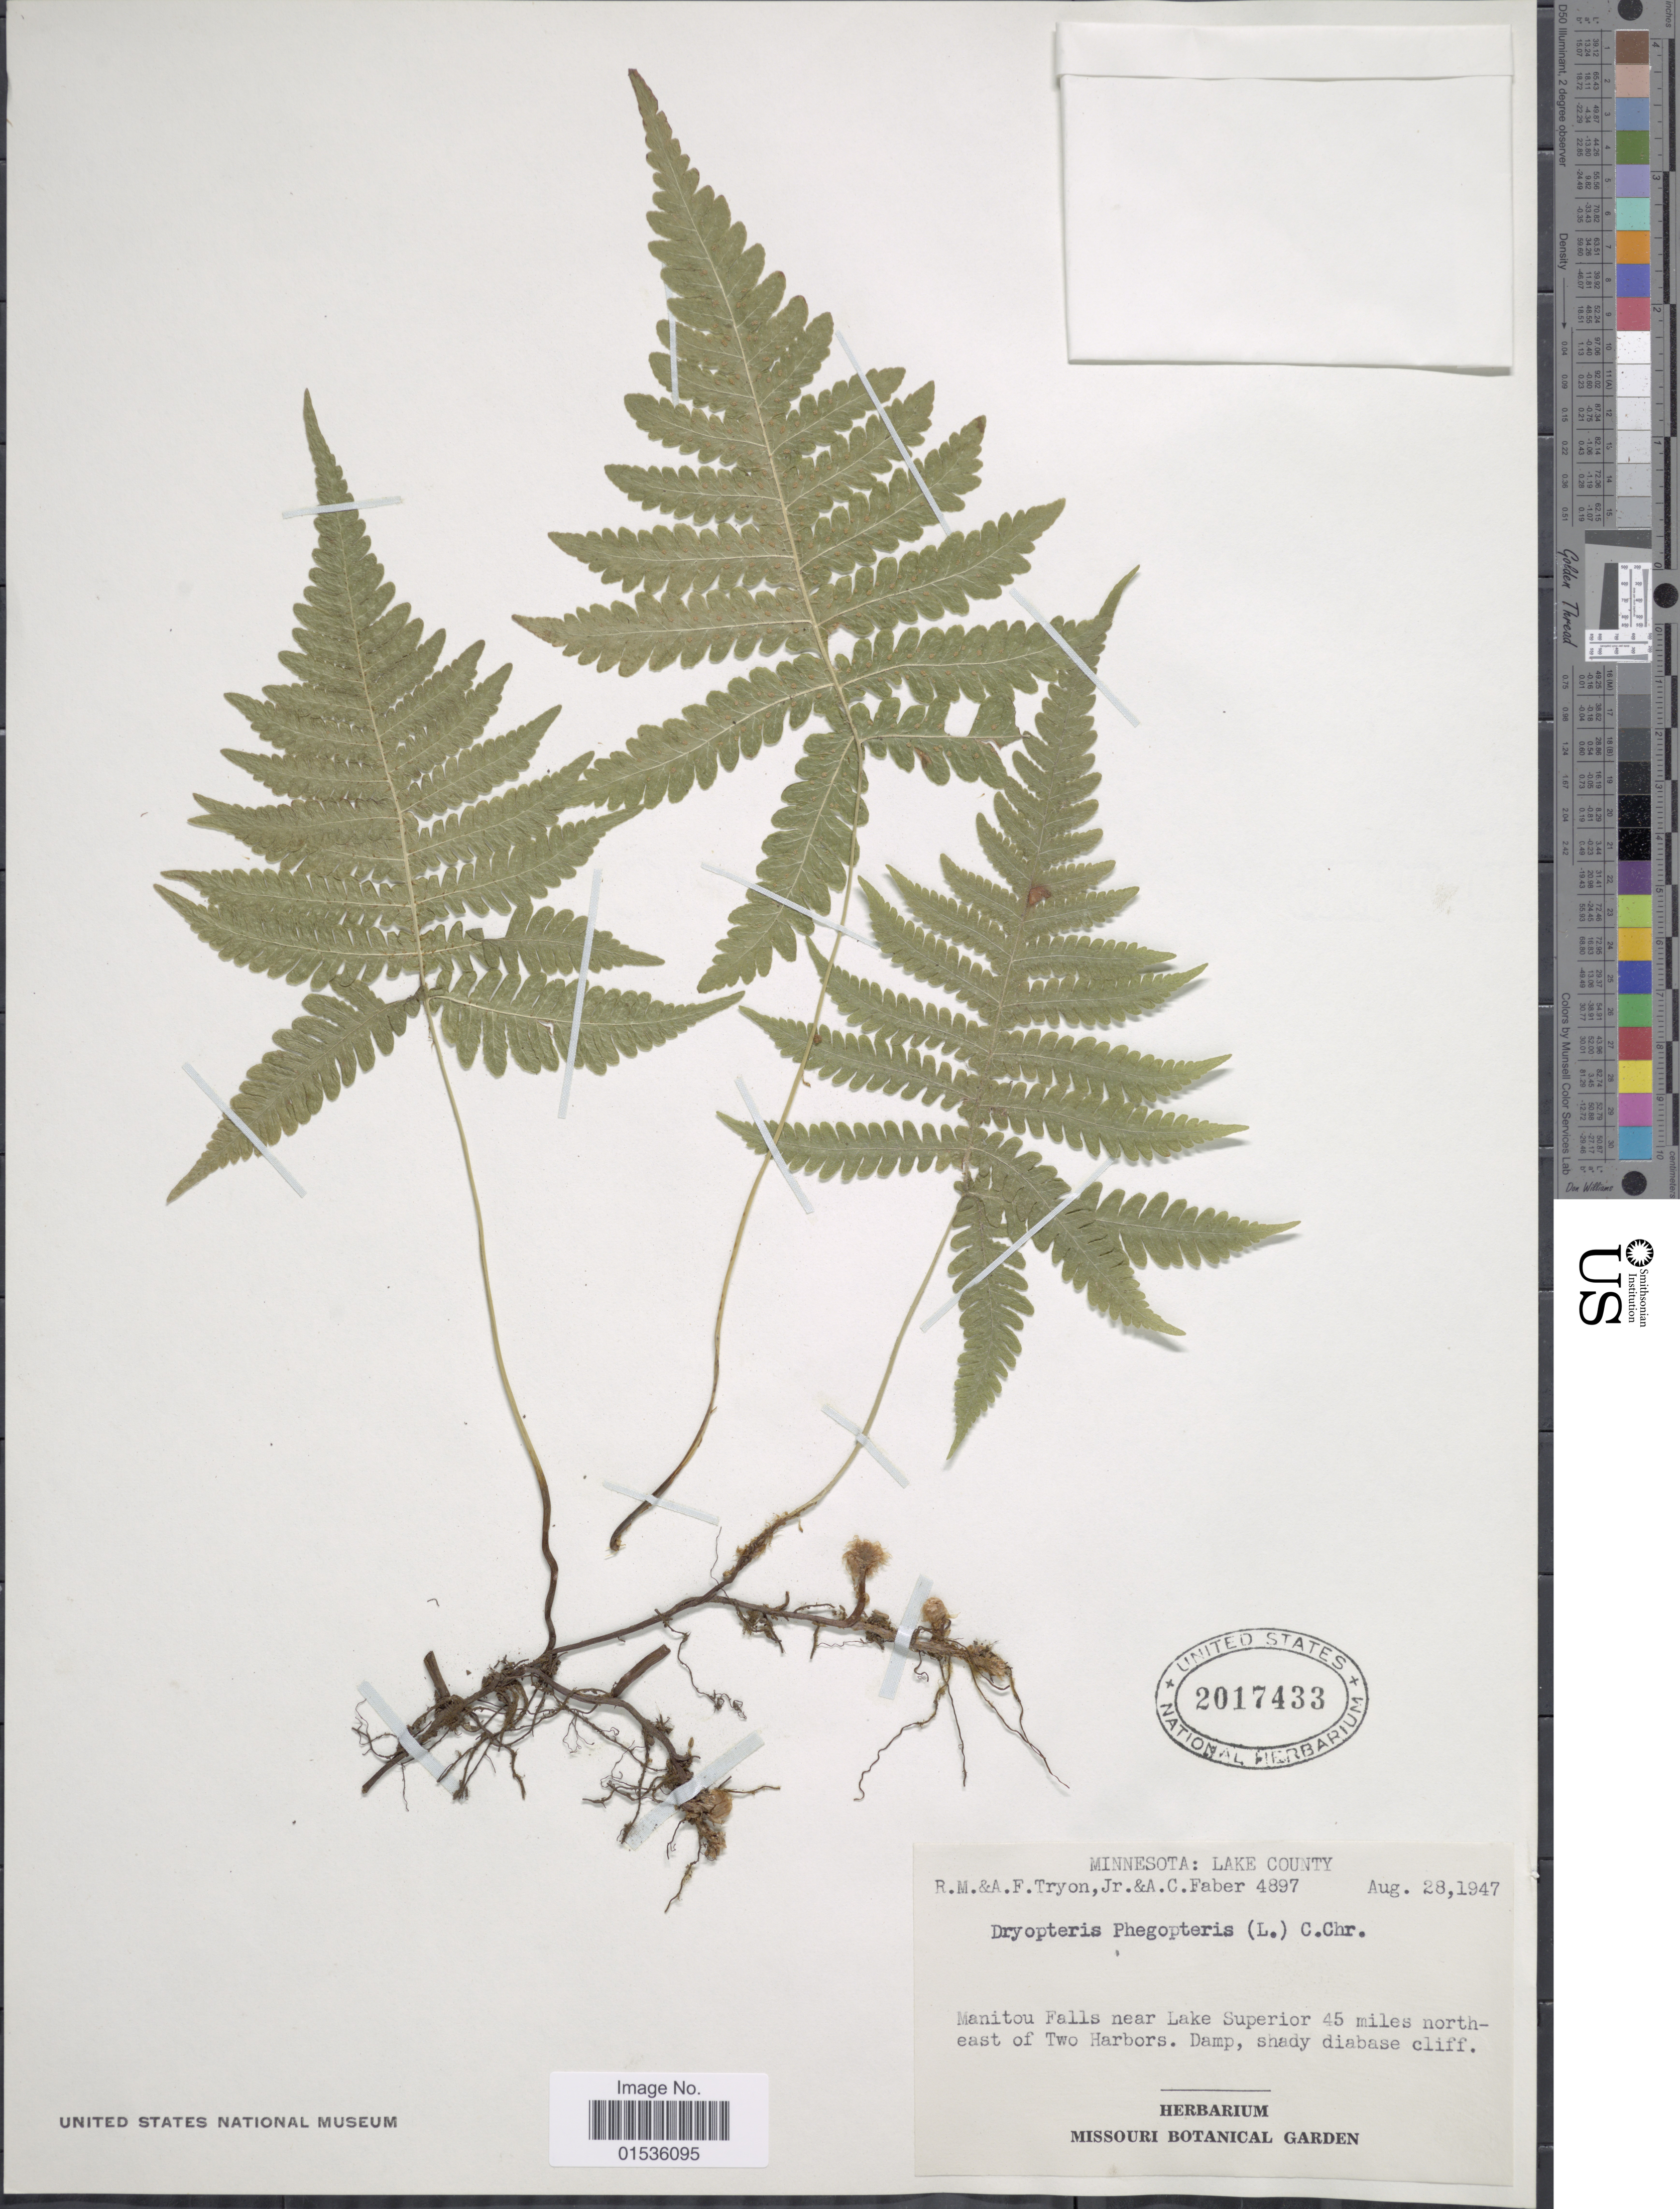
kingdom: Plantae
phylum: Tracheophyta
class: Polypodiopsida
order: Polypodiales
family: Thelypteridaceae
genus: Phegopteris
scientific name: Phegopteris connectilis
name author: (Michx.) Watt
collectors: R. M. Tryon, A. F. Tryon & A. Faber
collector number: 4897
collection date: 1947-08-28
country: United States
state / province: Minnesota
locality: Minnesota: Lake County, Manitu Falls near Lake Superior 45 miles north-east of Two Harbors.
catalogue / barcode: US 2017433